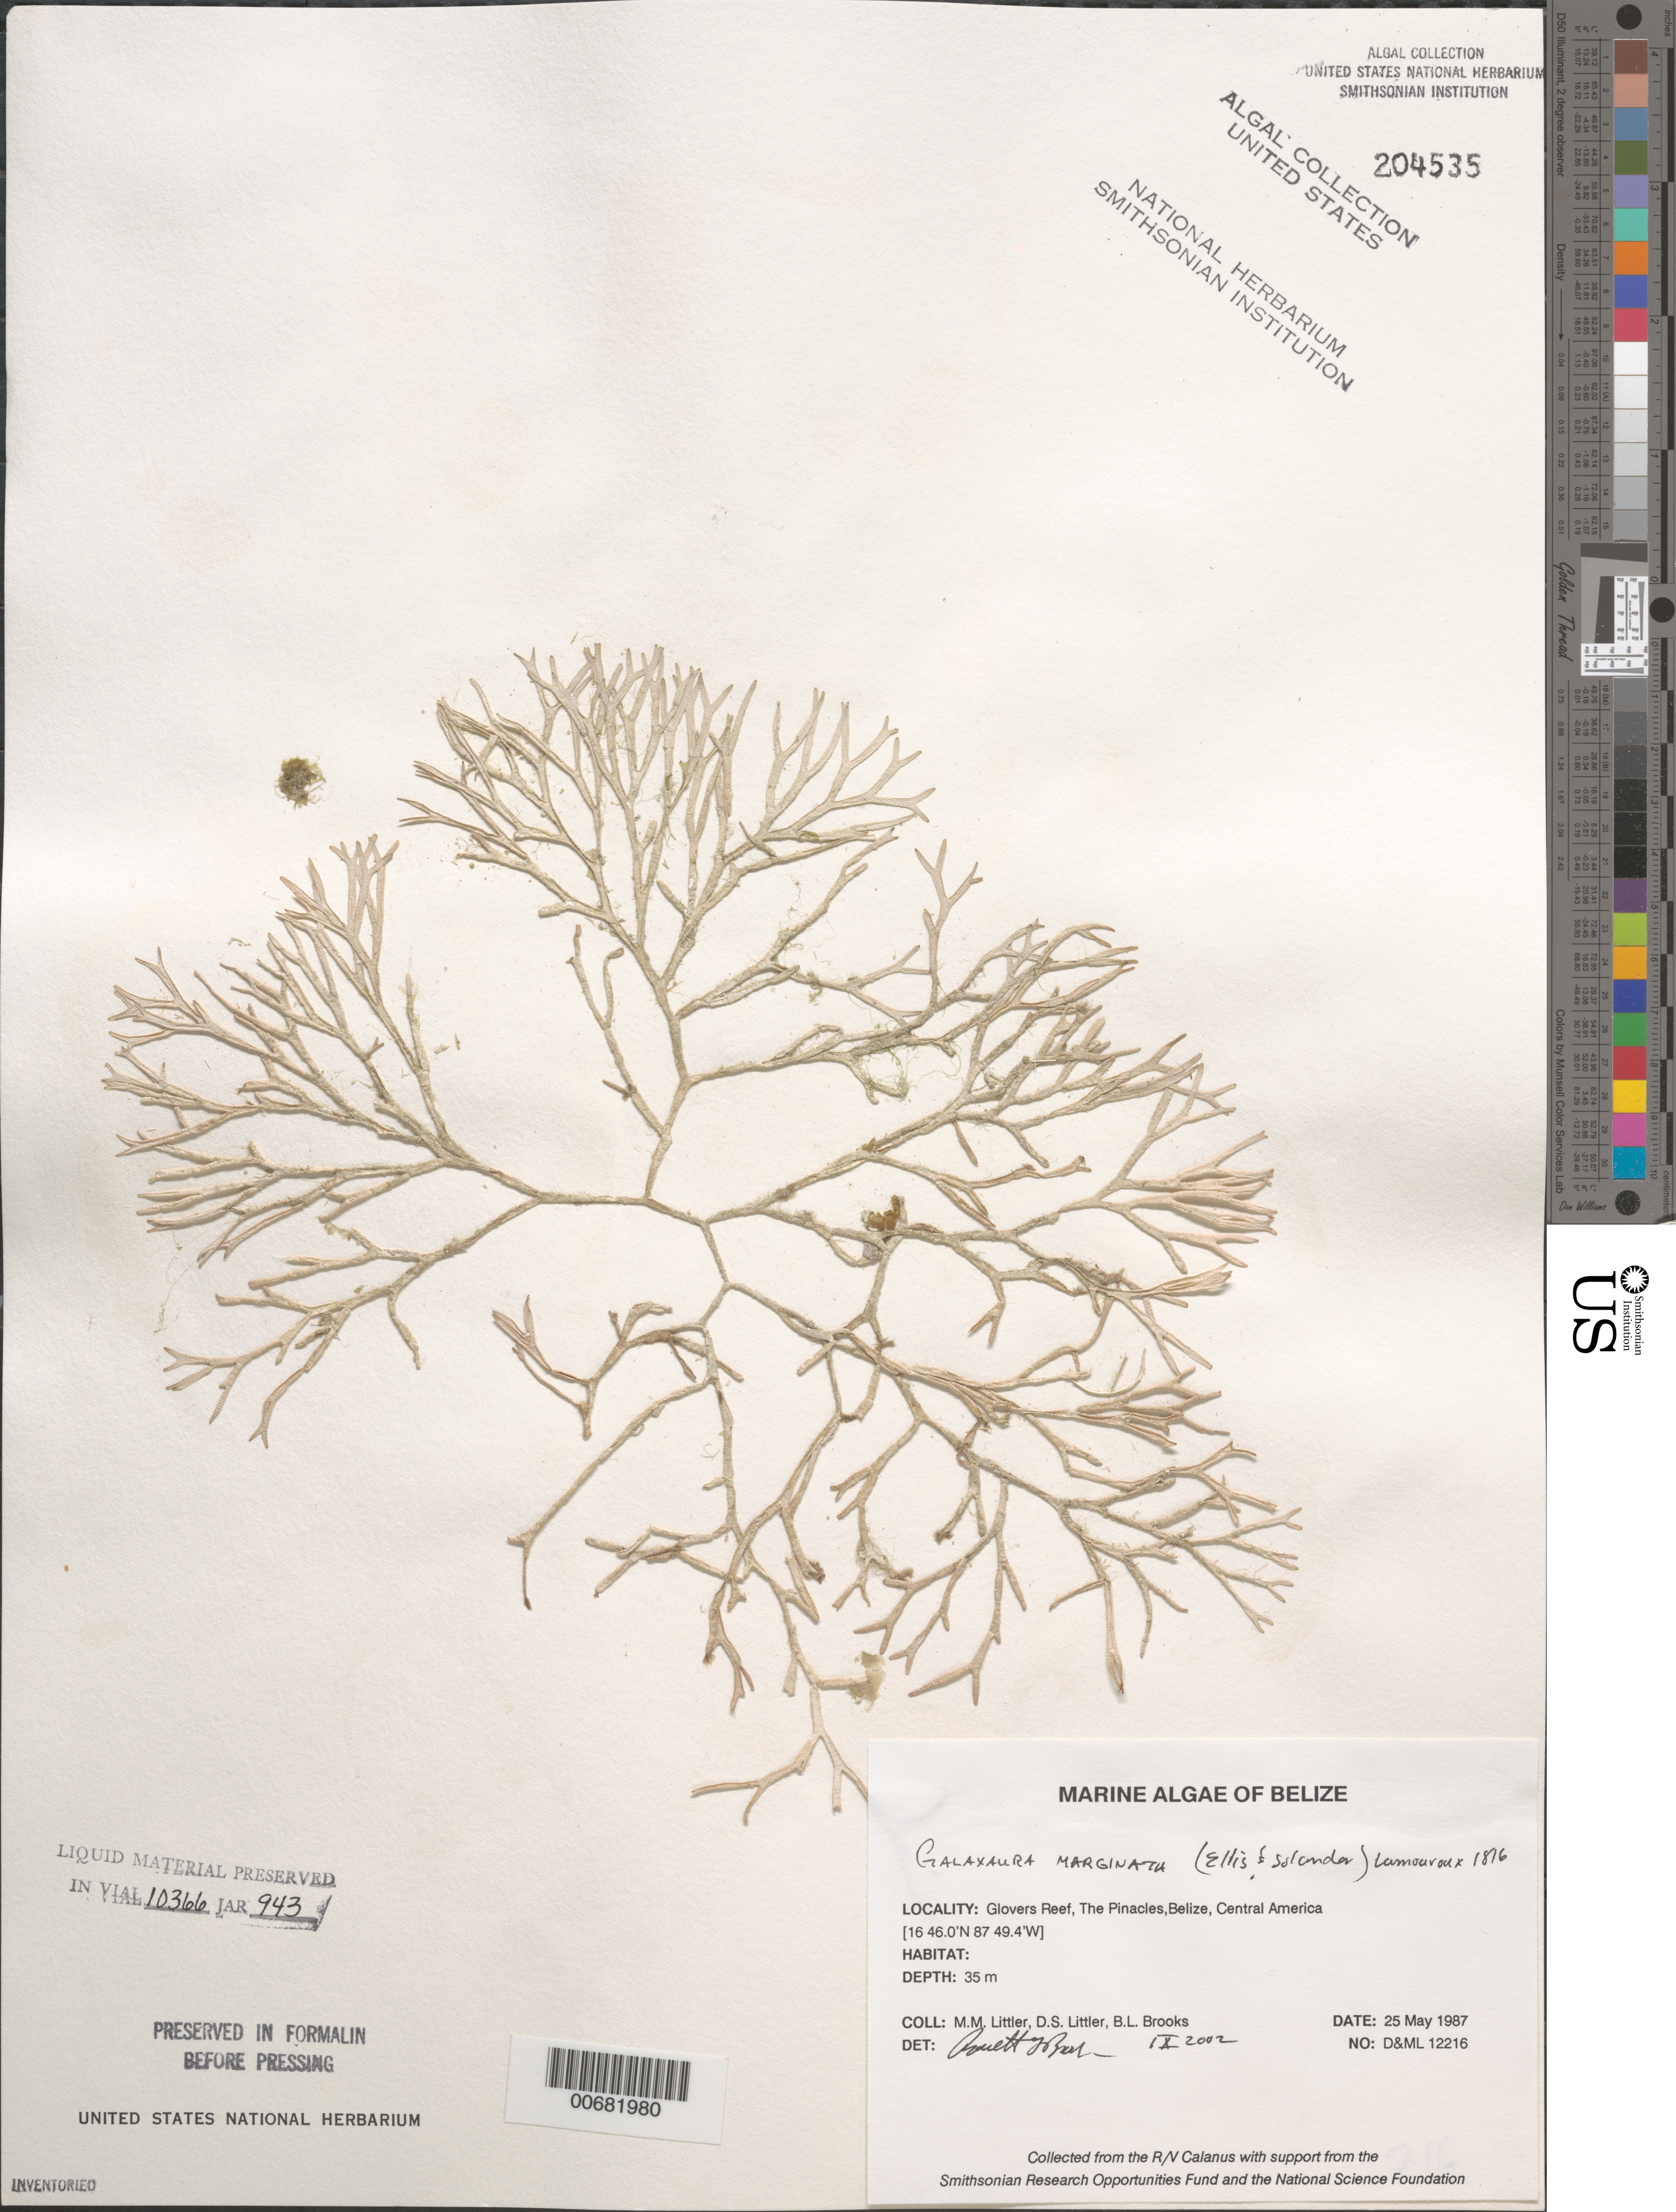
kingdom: Plantae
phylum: Rhodophyta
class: Florideophyceae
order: Nemaliales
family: Galaxauraceae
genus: Galaxaura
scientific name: Galaxaura marginata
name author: (J. Ellis & Sol.) J.V.Lamouroux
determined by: Brooks, B. L., (BOT), Smithsonian Institution - National Museum of Natural History (UNITED STATES)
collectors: M. M. Littler, D. S. Littler & B. Brooks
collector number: D&ML 12216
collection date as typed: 25 May 1987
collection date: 1987-05-25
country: Belize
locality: Glover's Reef, The Pinnacles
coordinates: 16 46.0'N, 87 49.4'W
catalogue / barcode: US 204535